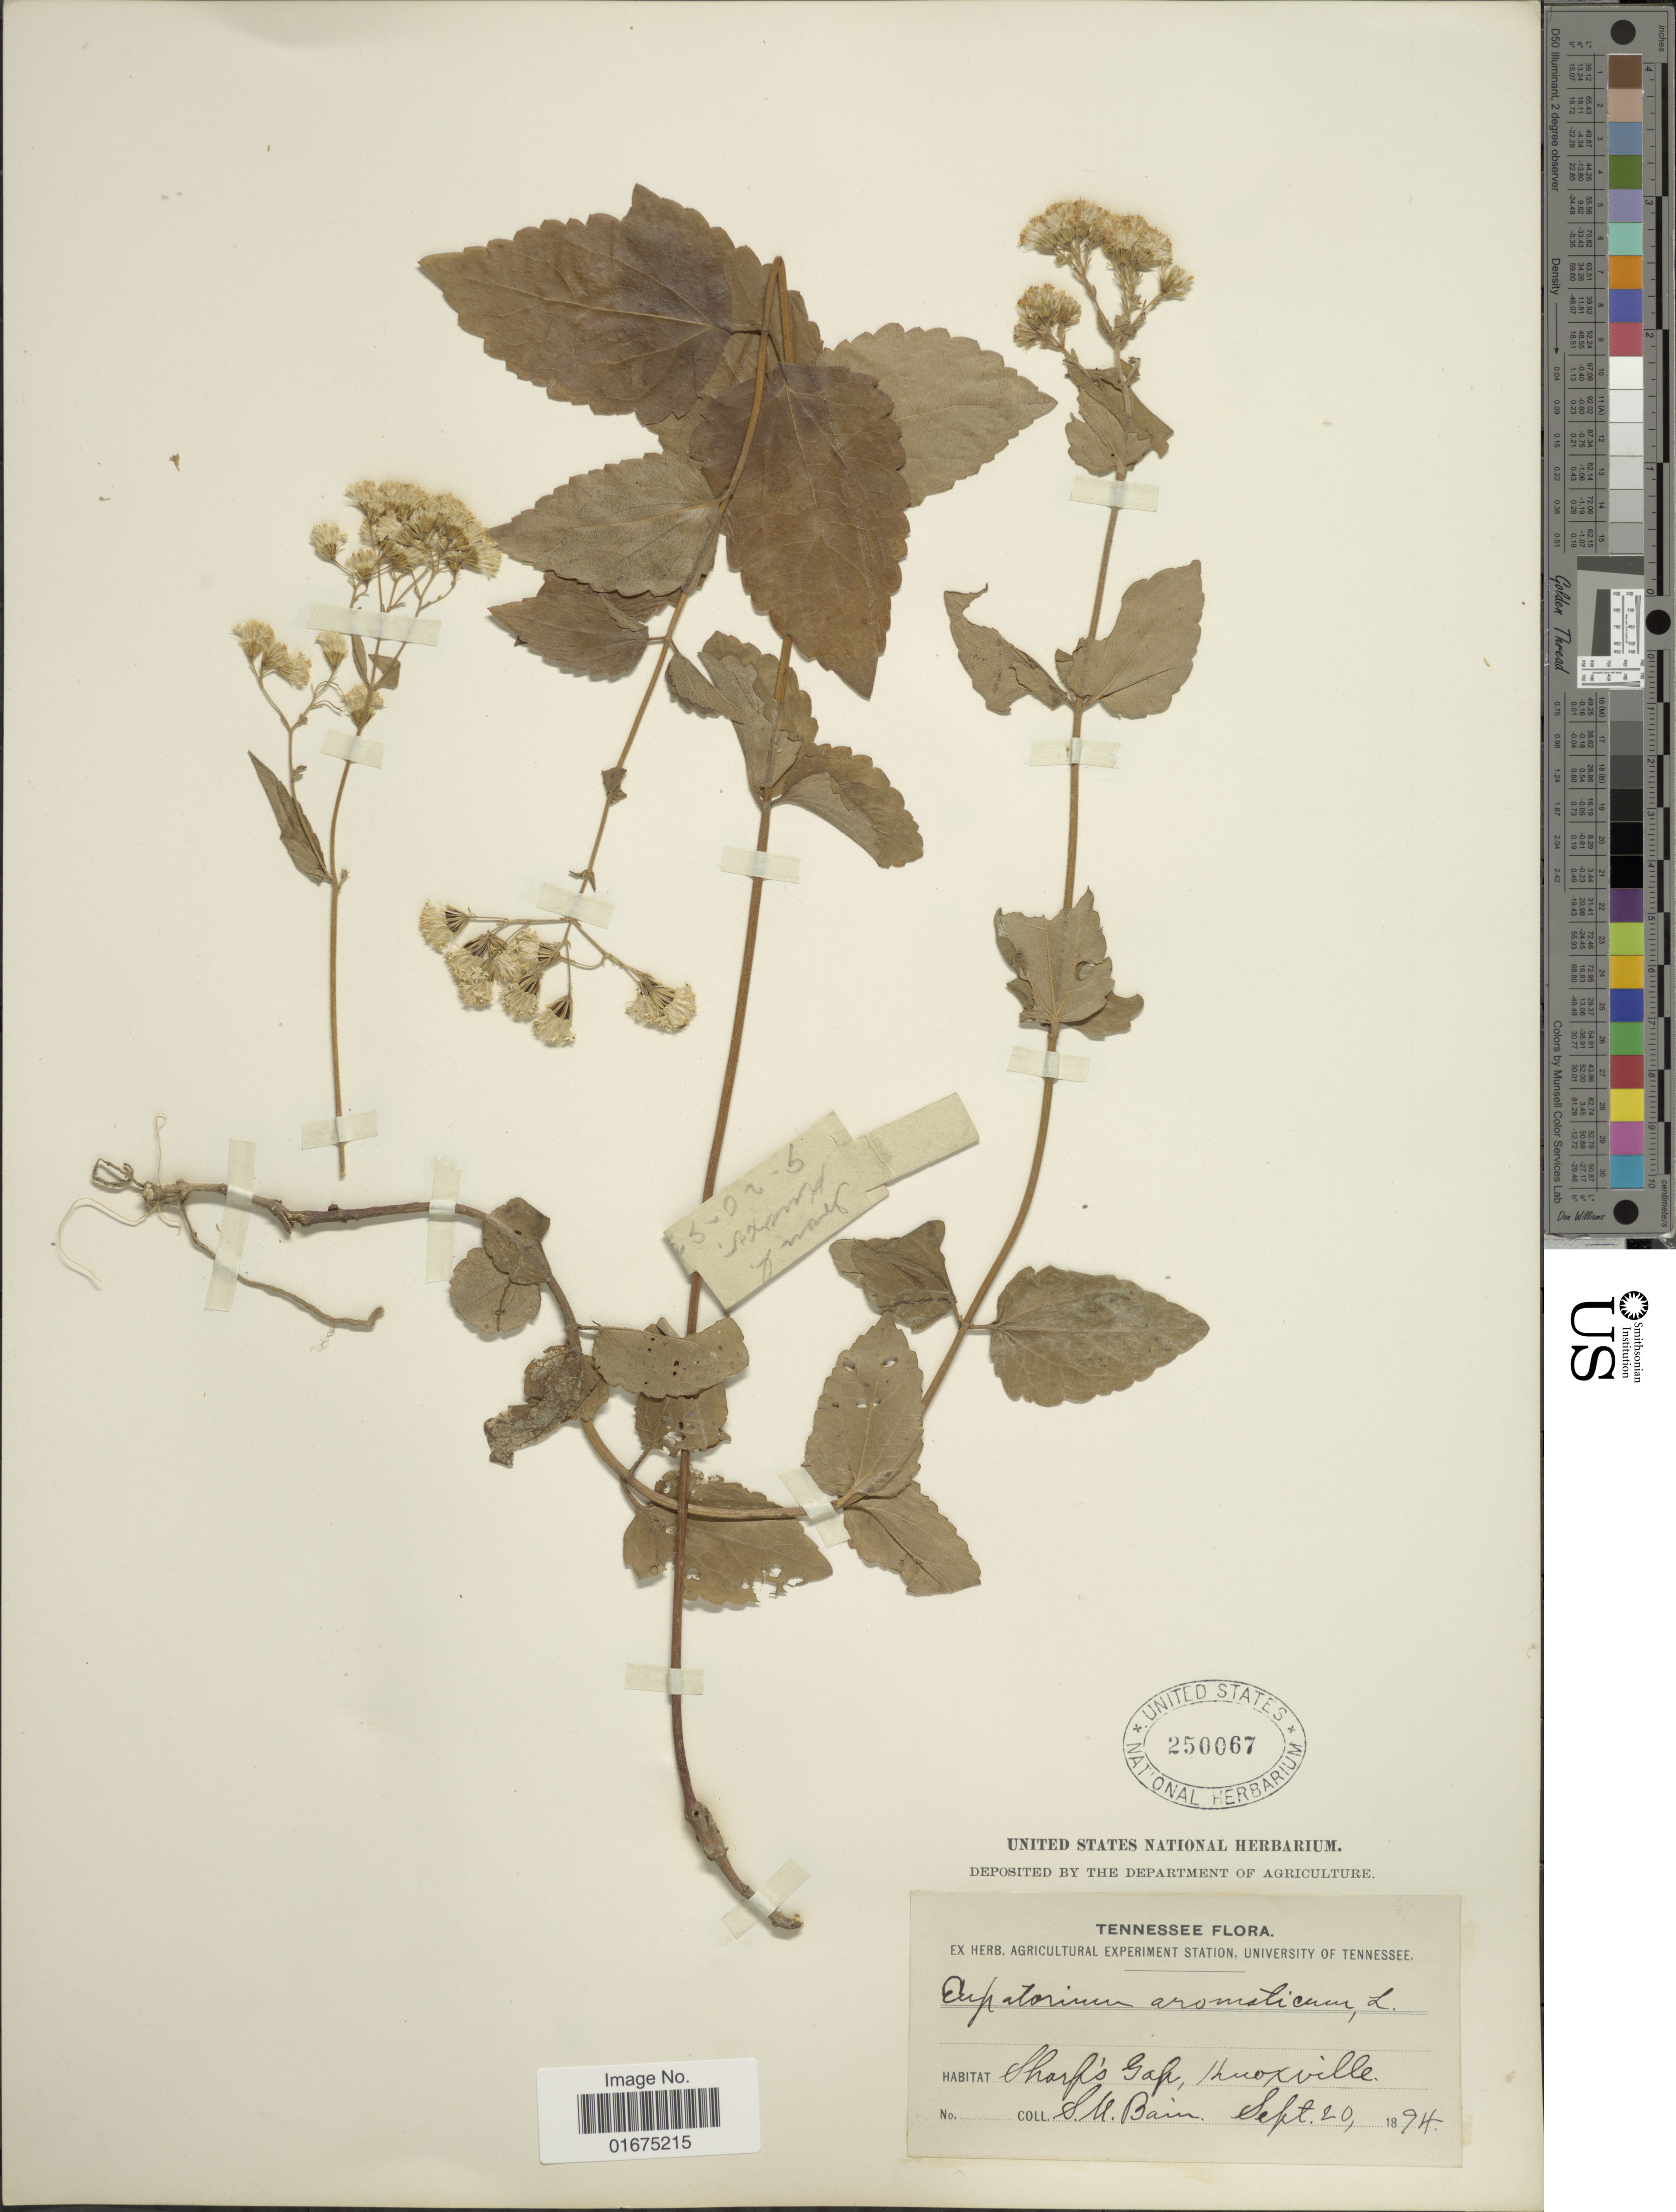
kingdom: Plantae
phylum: Tracheophyta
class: Magnoliopsida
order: Asterales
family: Asteraceae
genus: Ageratina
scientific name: Ageratina aromatica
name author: (L.) Spach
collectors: S. M. Bain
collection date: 1894-09-20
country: United States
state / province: Tennessee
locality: Sharps Gap, Knoxville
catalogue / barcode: US 250067